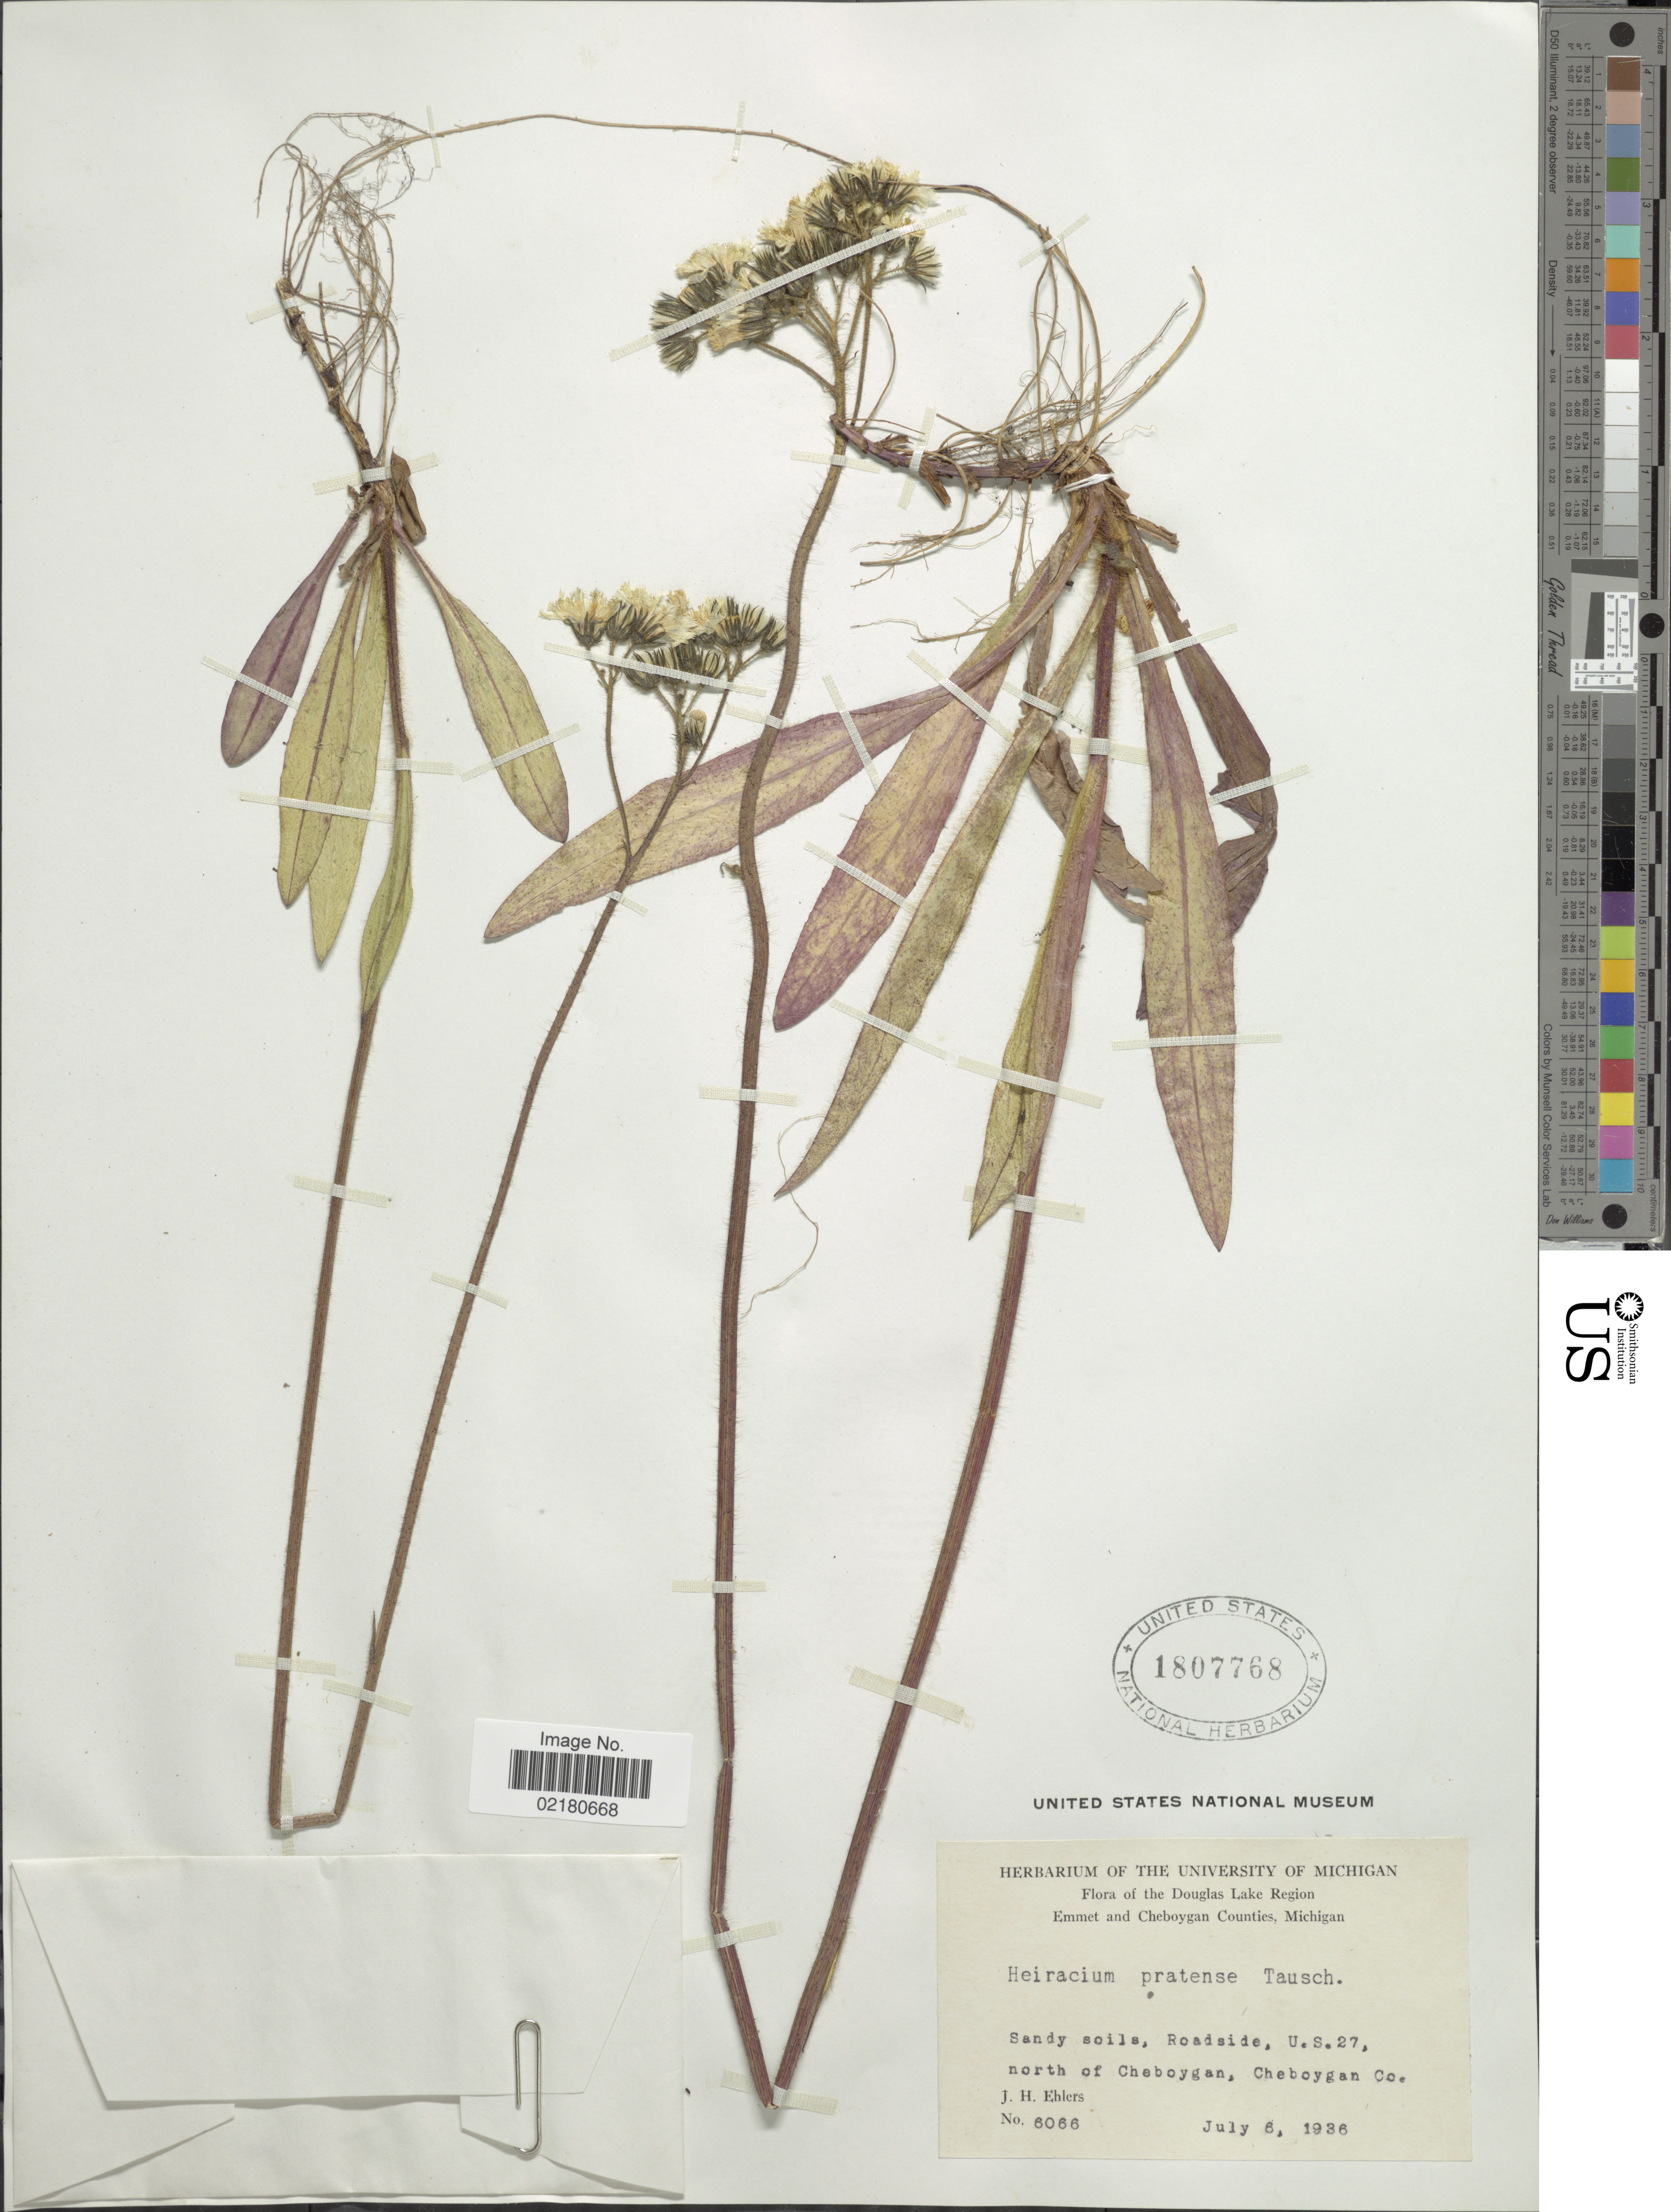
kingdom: Plantae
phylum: Tracheophyta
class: Magnoliopsida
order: Asterales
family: Asteraceae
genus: Pilosella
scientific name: Pilosella caespitosa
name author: (Dumort.) P. D. Sell & C. West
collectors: J. H. Ehlers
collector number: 6066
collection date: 1936-07-06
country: United States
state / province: Michigan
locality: The Douglas Lake Region Emmet and Cheboygan Counties, Michigan, Sandy Soils, Roadside, U.S. 27 North of Cheboygan, Cheboygan Co.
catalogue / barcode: US 1807768